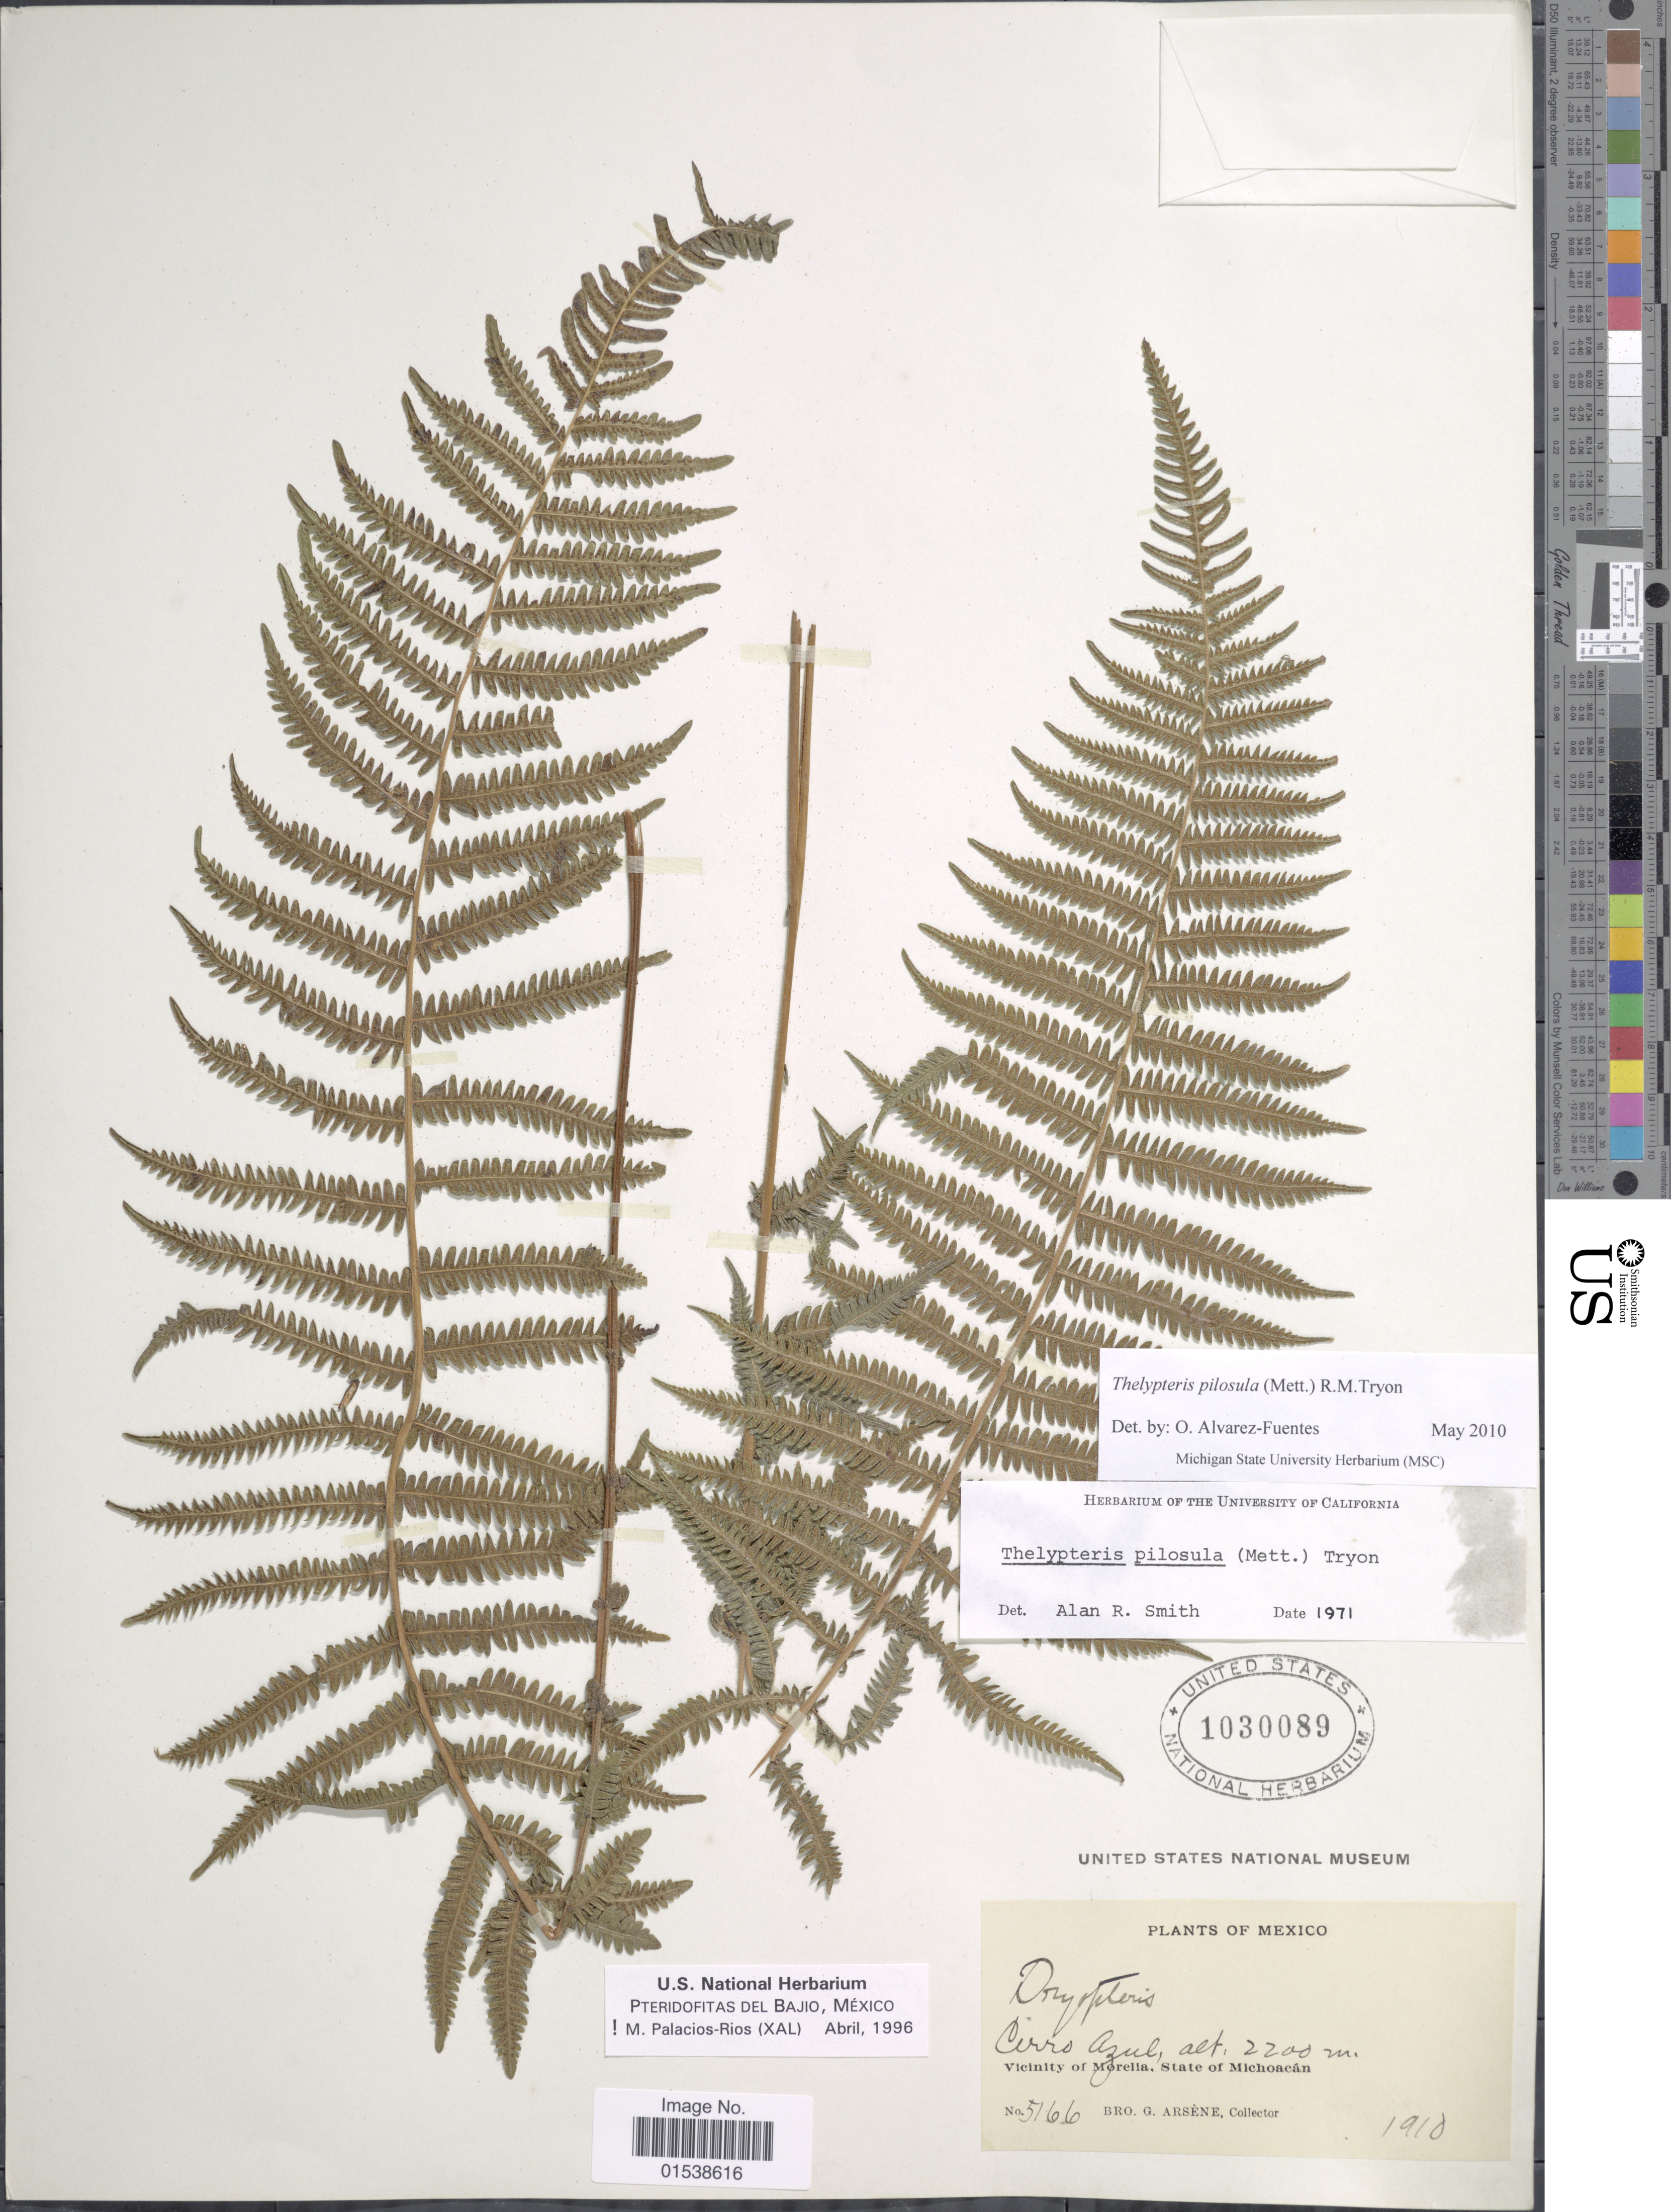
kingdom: Plantae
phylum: Tracheophyta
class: Polypodiopsida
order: Polypodiales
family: Thelypteridaceae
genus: Amauropelta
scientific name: Amauropelta pilosula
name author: (Klotzsch & H. Karst.) Á. Löve & D. Löve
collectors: Bro. G. Arsène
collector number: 5166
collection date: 1910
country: Mexico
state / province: Michoacán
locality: Cerro Azul, Vicinity of Morelia, State of Michoacan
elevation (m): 2200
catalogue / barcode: US 1030089